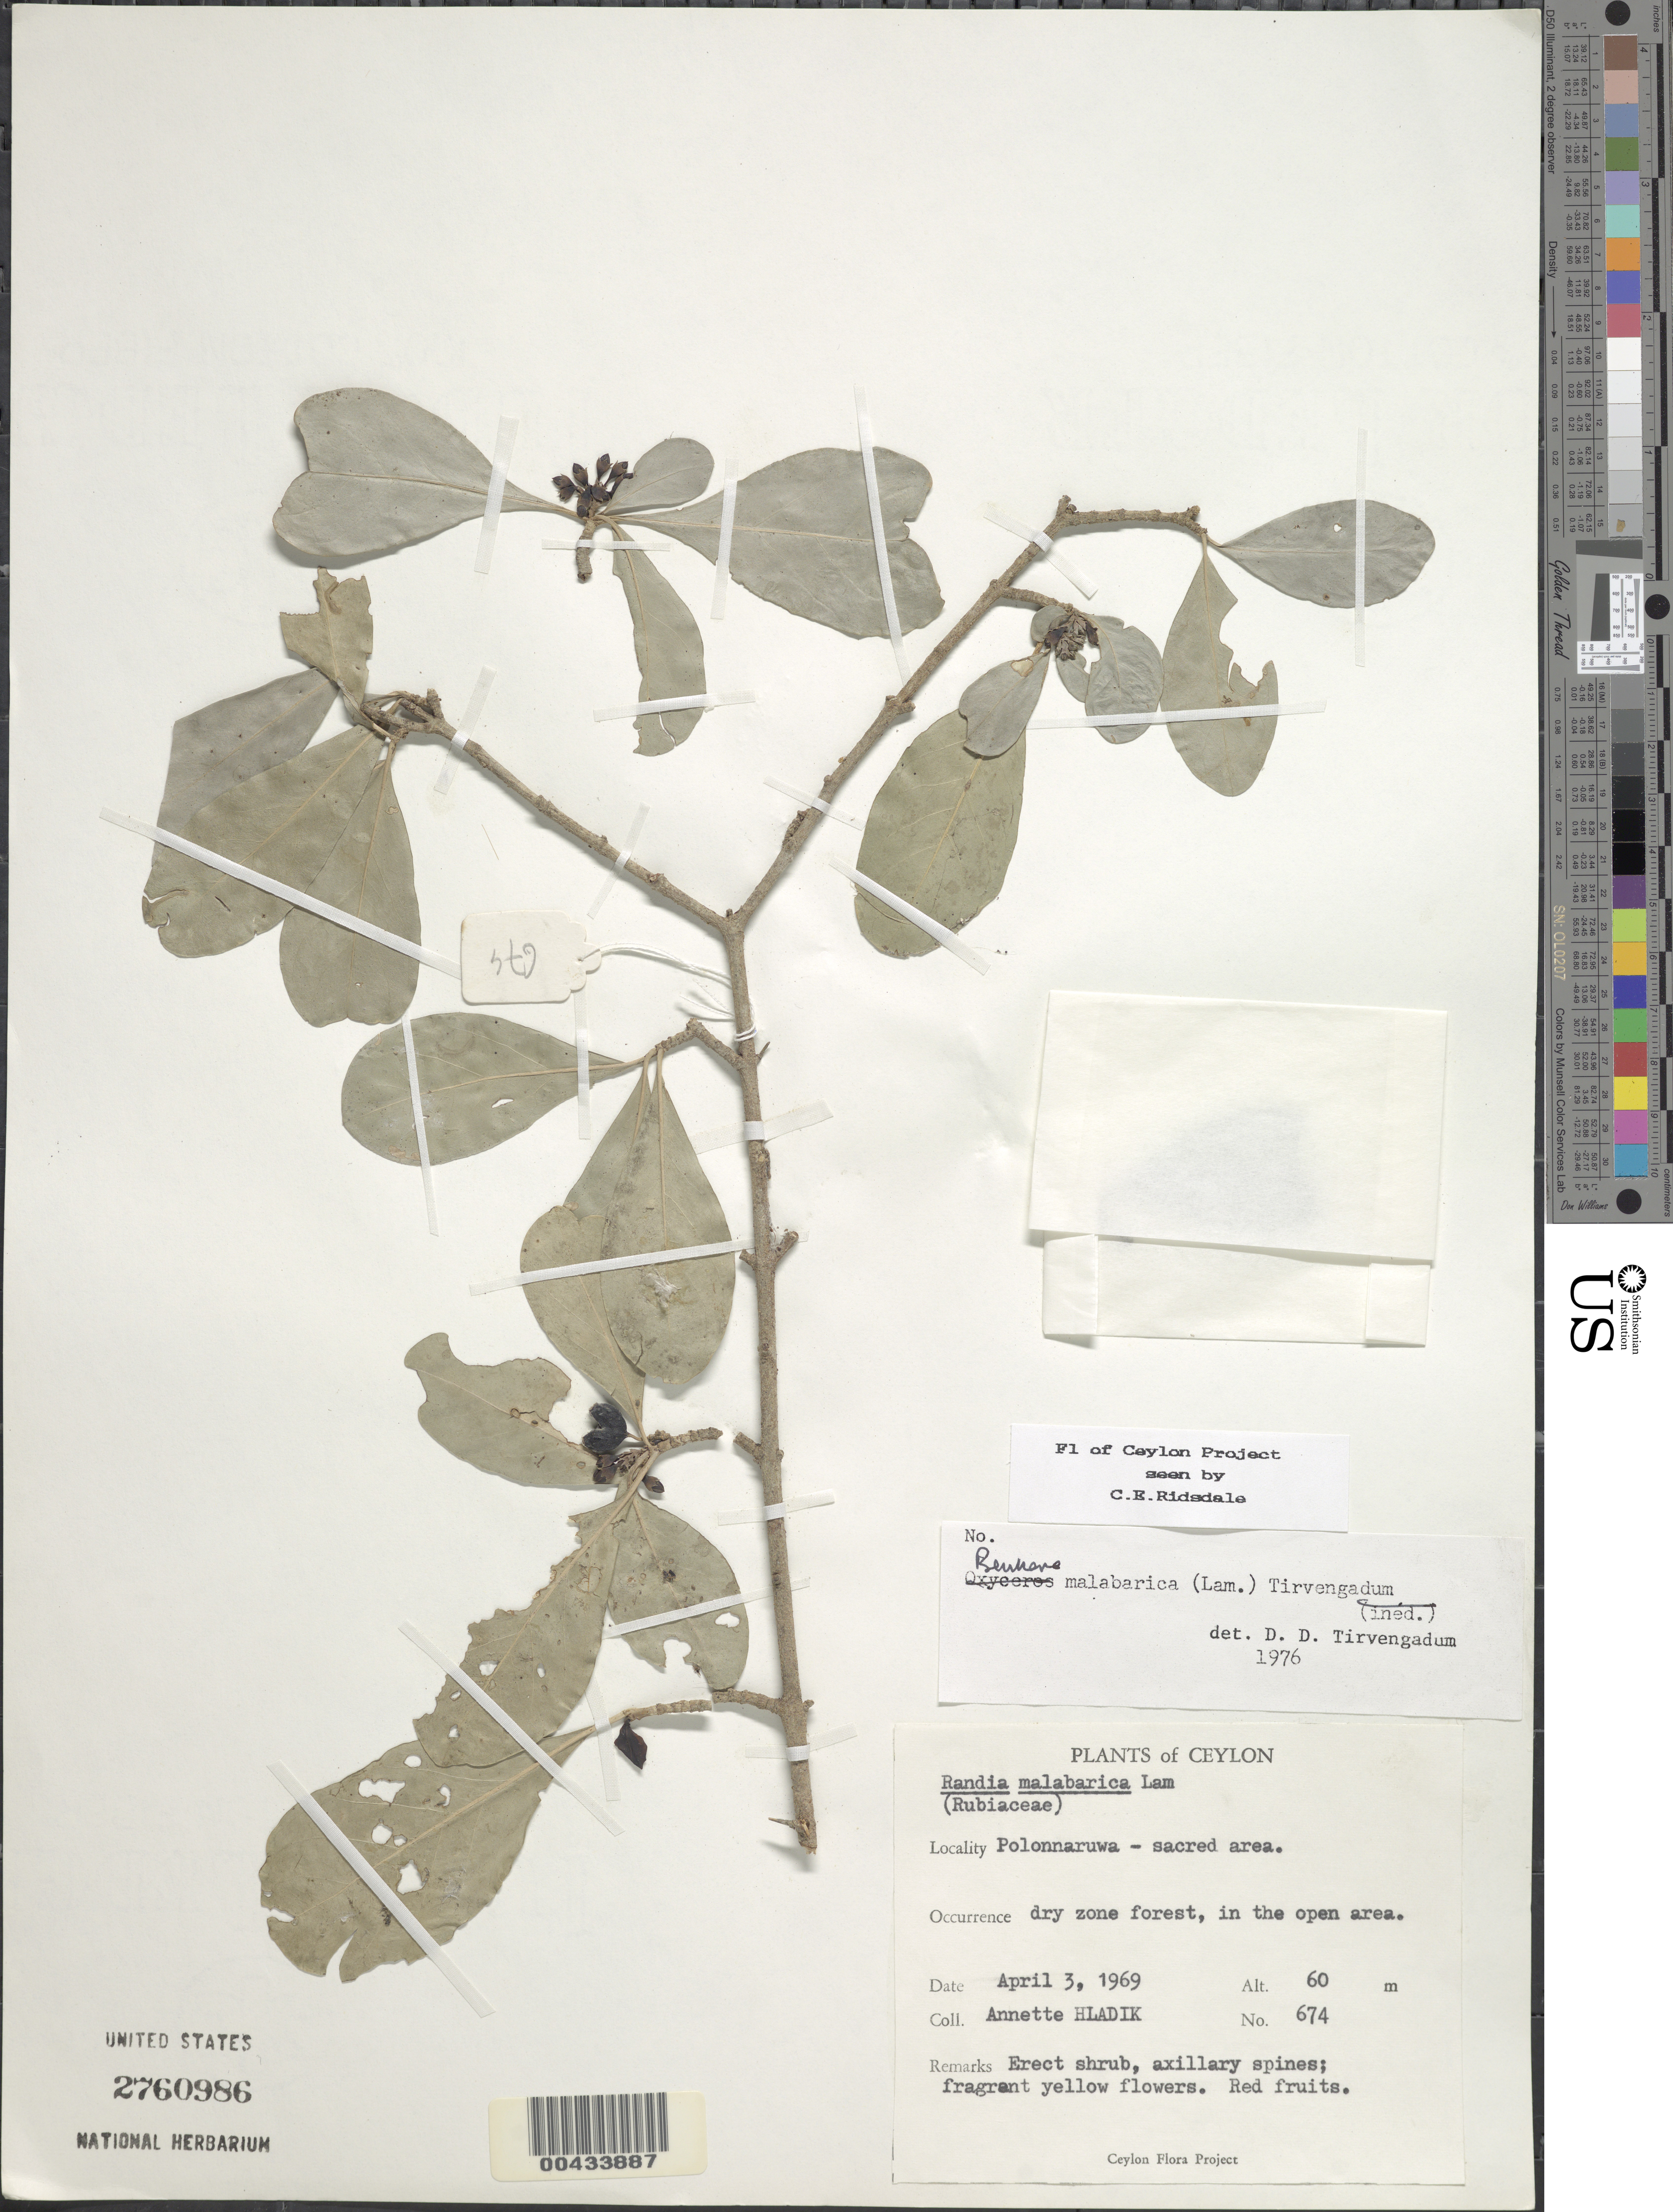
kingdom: Plantae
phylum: Tracheophyta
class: Magnoliopsida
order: Gentianales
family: Rubiaceae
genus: Benkara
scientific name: Benkara malabarica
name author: (Lam.) Tirveng.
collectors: A. Hladik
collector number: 674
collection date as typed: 03 Apr 1969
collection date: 1969-04-03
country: Sri Lanka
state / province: North Central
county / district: Polonnaruwa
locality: Polonnaruwa Sacred Area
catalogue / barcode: US 2760986